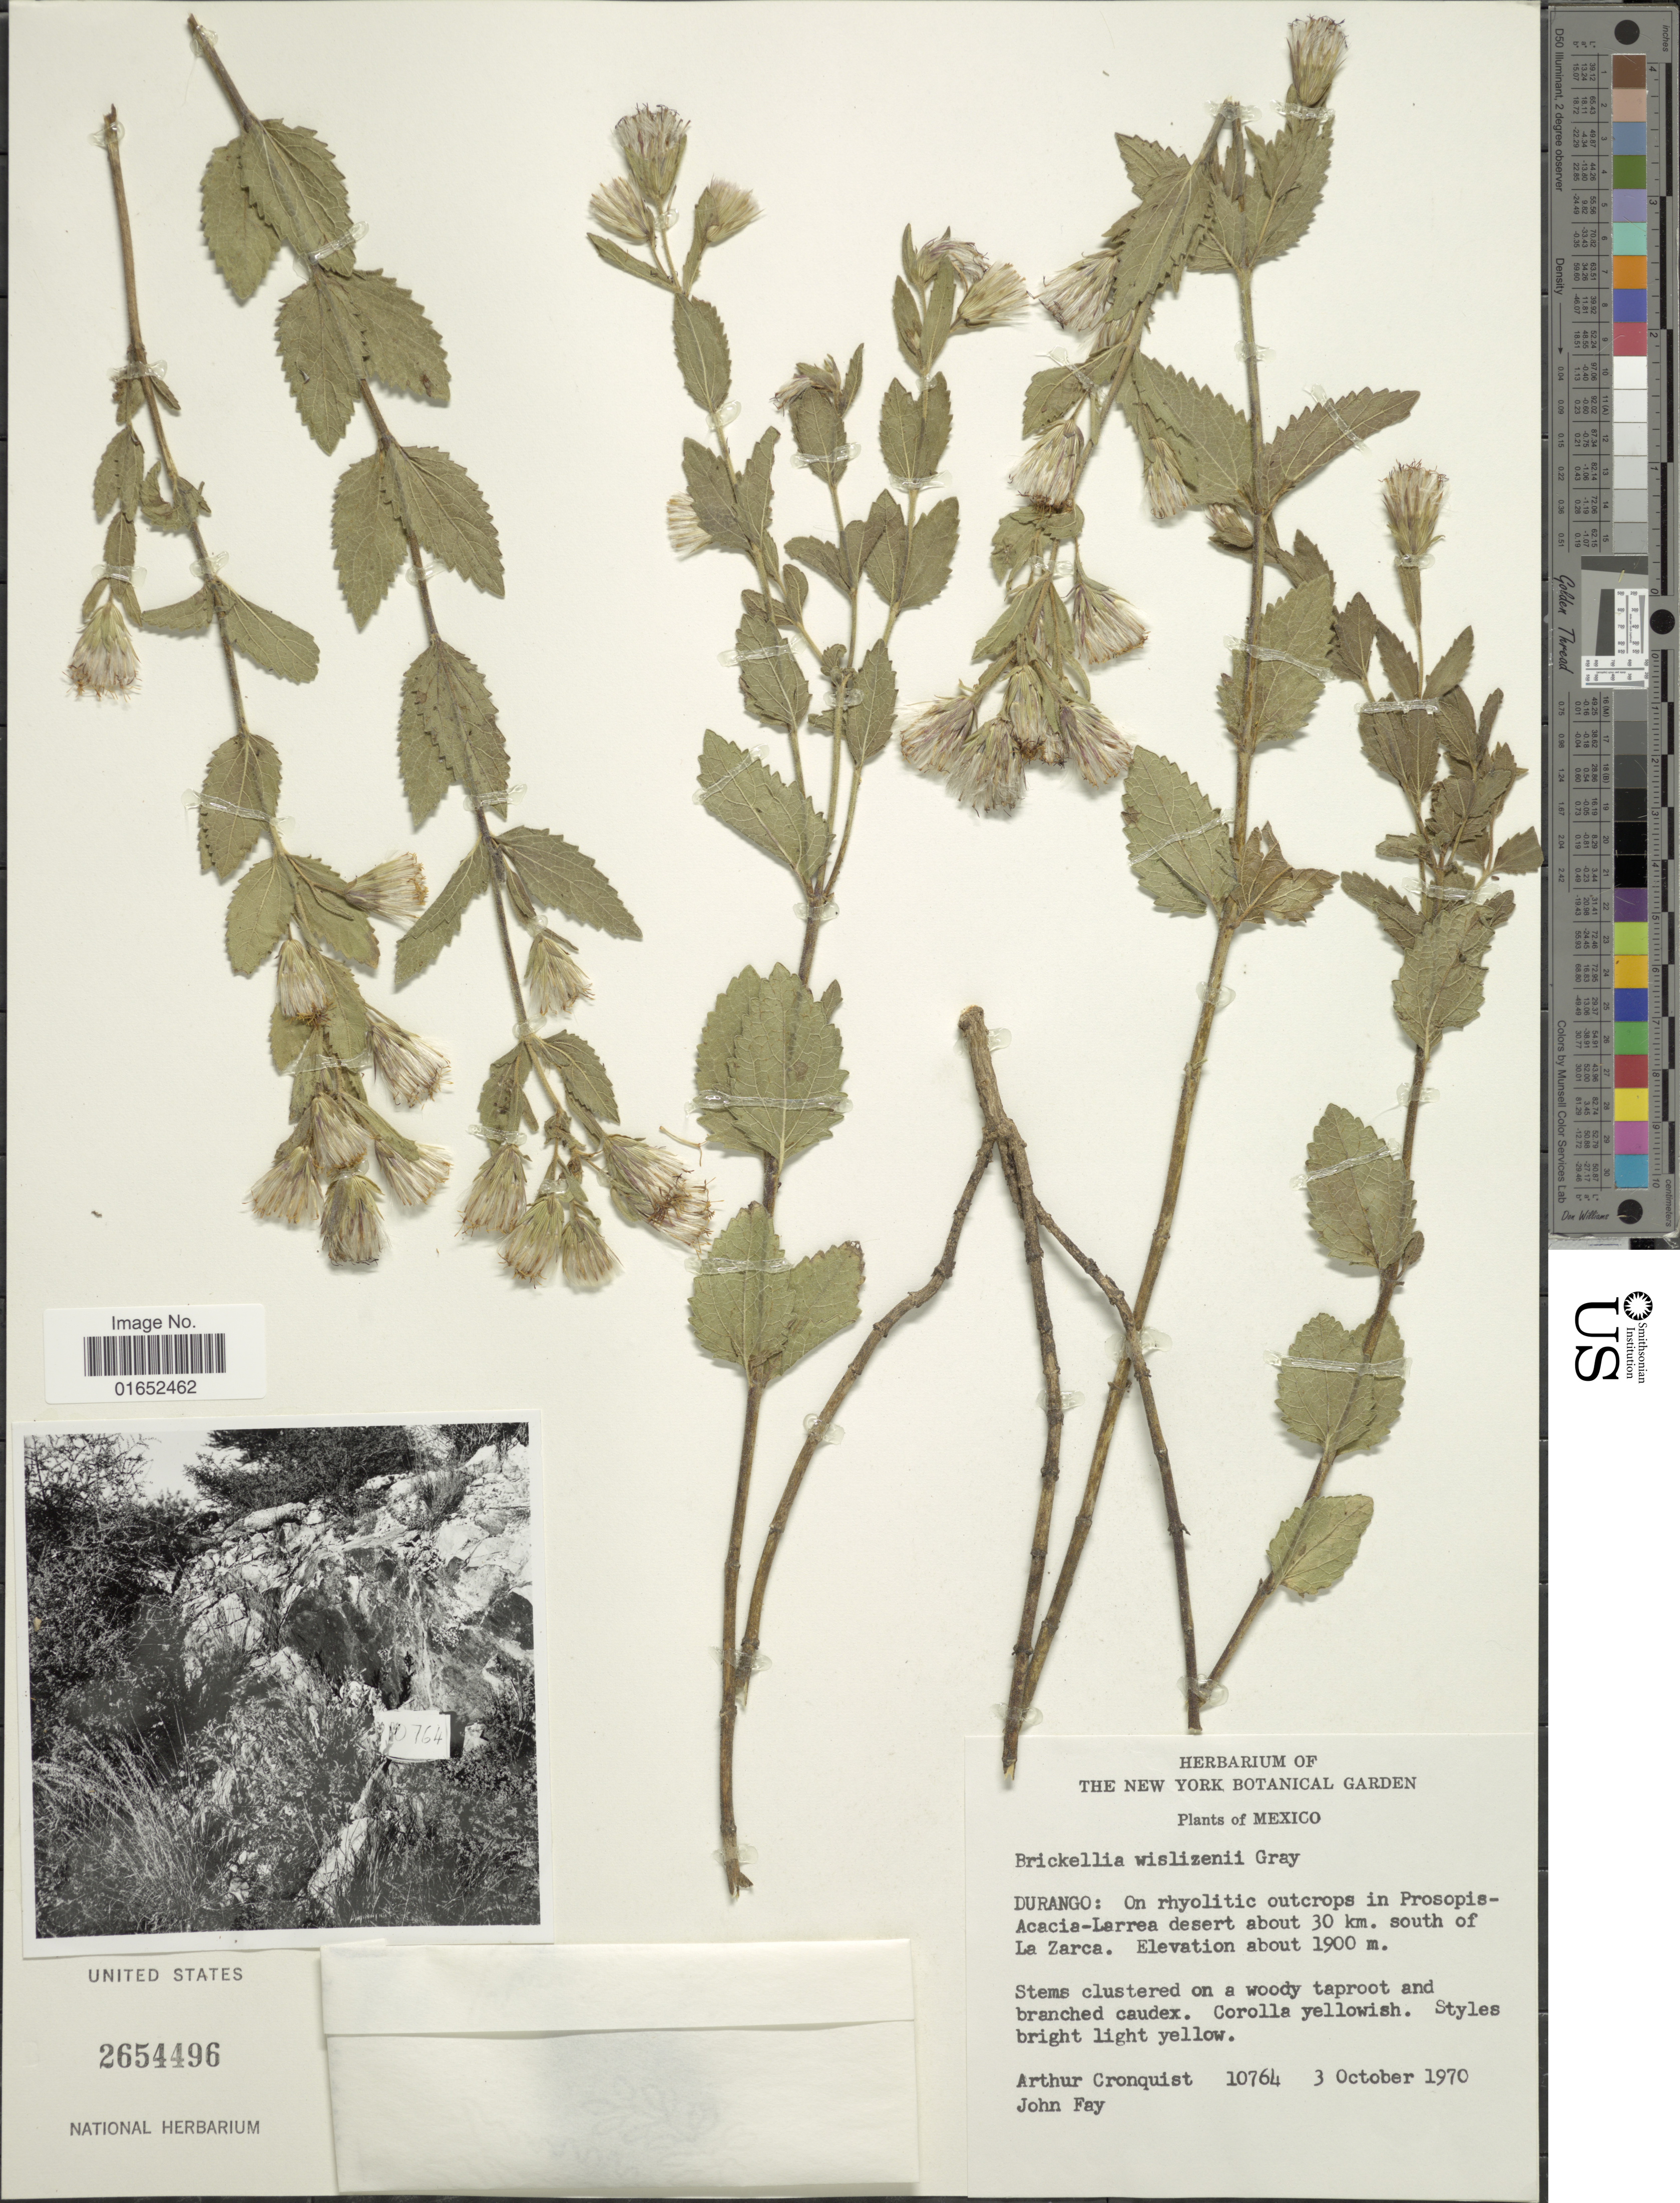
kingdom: Plantae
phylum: Tracheophyta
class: Magnoliopsida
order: Asterales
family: Asteraceae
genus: Brickellia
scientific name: Brickellia wislizeni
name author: A. Gray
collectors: A. J. Cronquist & J. M. Fay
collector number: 10764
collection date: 1970-10-03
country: Mexico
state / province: Durango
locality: On rhyolitic outcrops in Prosopis-Acacia-Larrea desert about 30 km south of La Zarca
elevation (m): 1900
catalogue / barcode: US 2654496